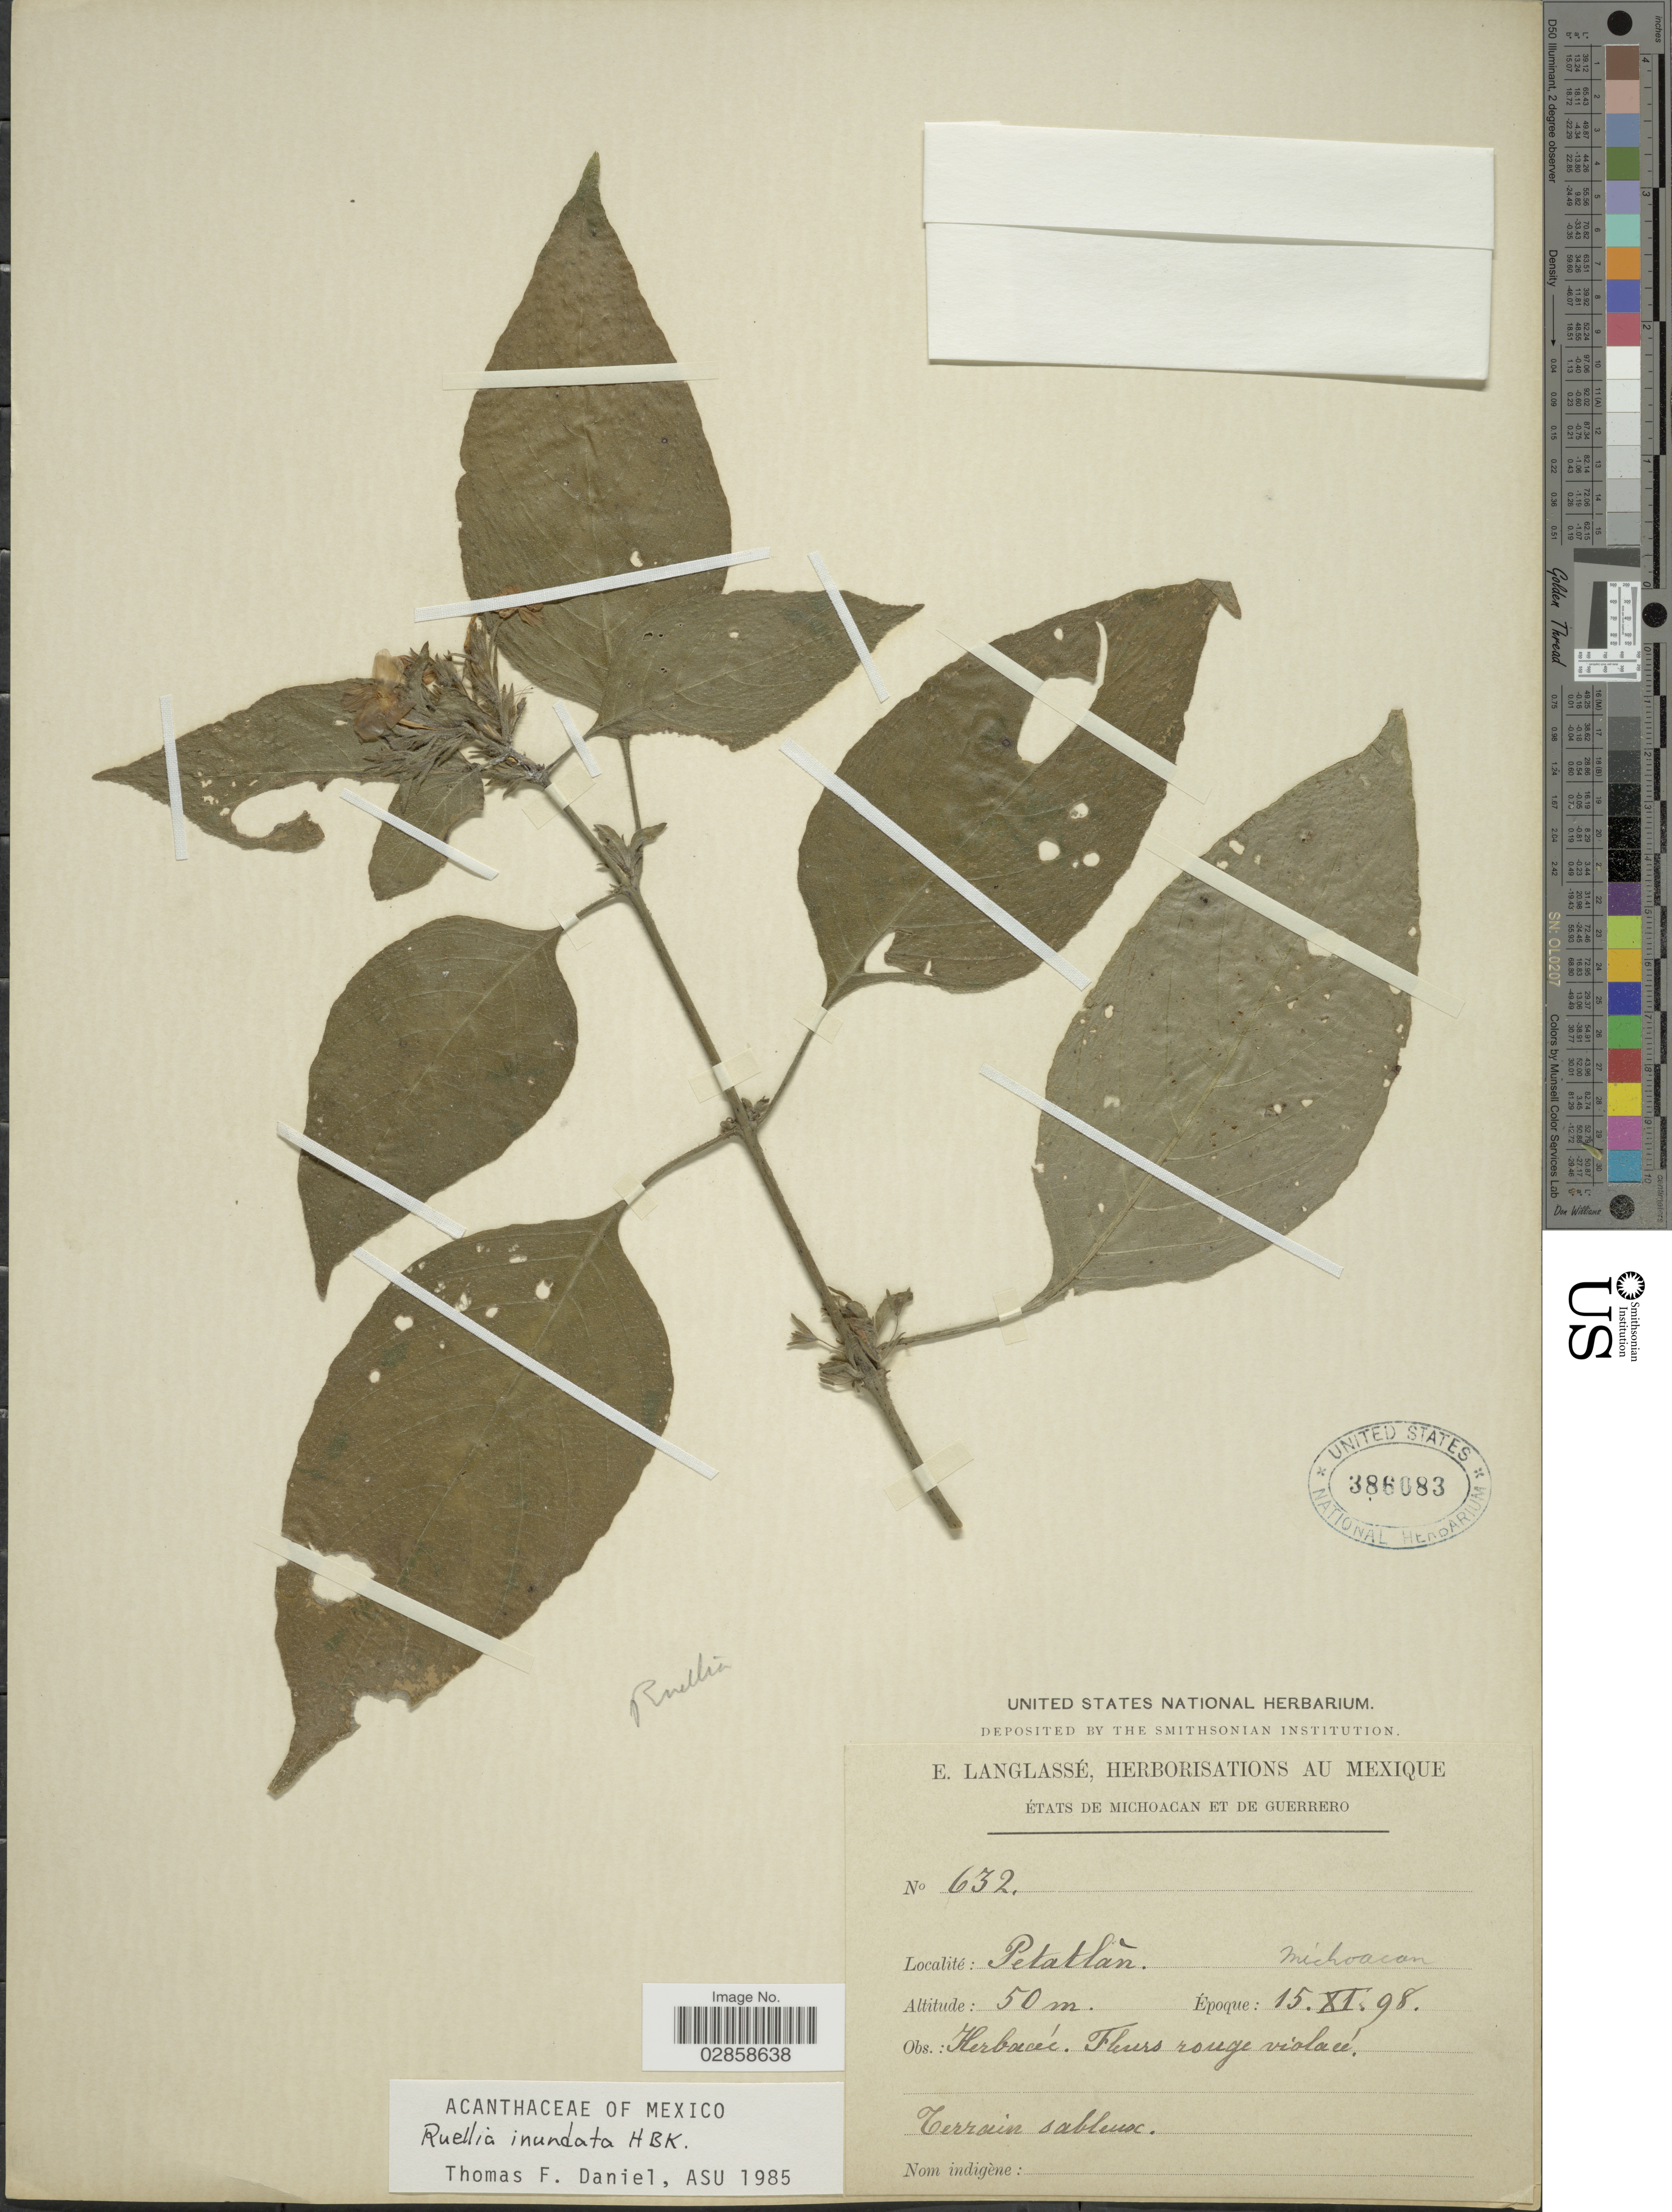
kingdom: Plantae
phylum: Tracheophyta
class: Magnoliopsida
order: Lamiales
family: Acanthaceae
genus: Ruellia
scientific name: Ruellia inundata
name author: Kunth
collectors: E. Langlassé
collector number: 632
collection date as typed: Transcribed d/m/y: 15/11/98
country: Mexico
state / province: Michoacán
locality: Petatlán.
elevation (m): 50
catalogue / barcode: US 386083